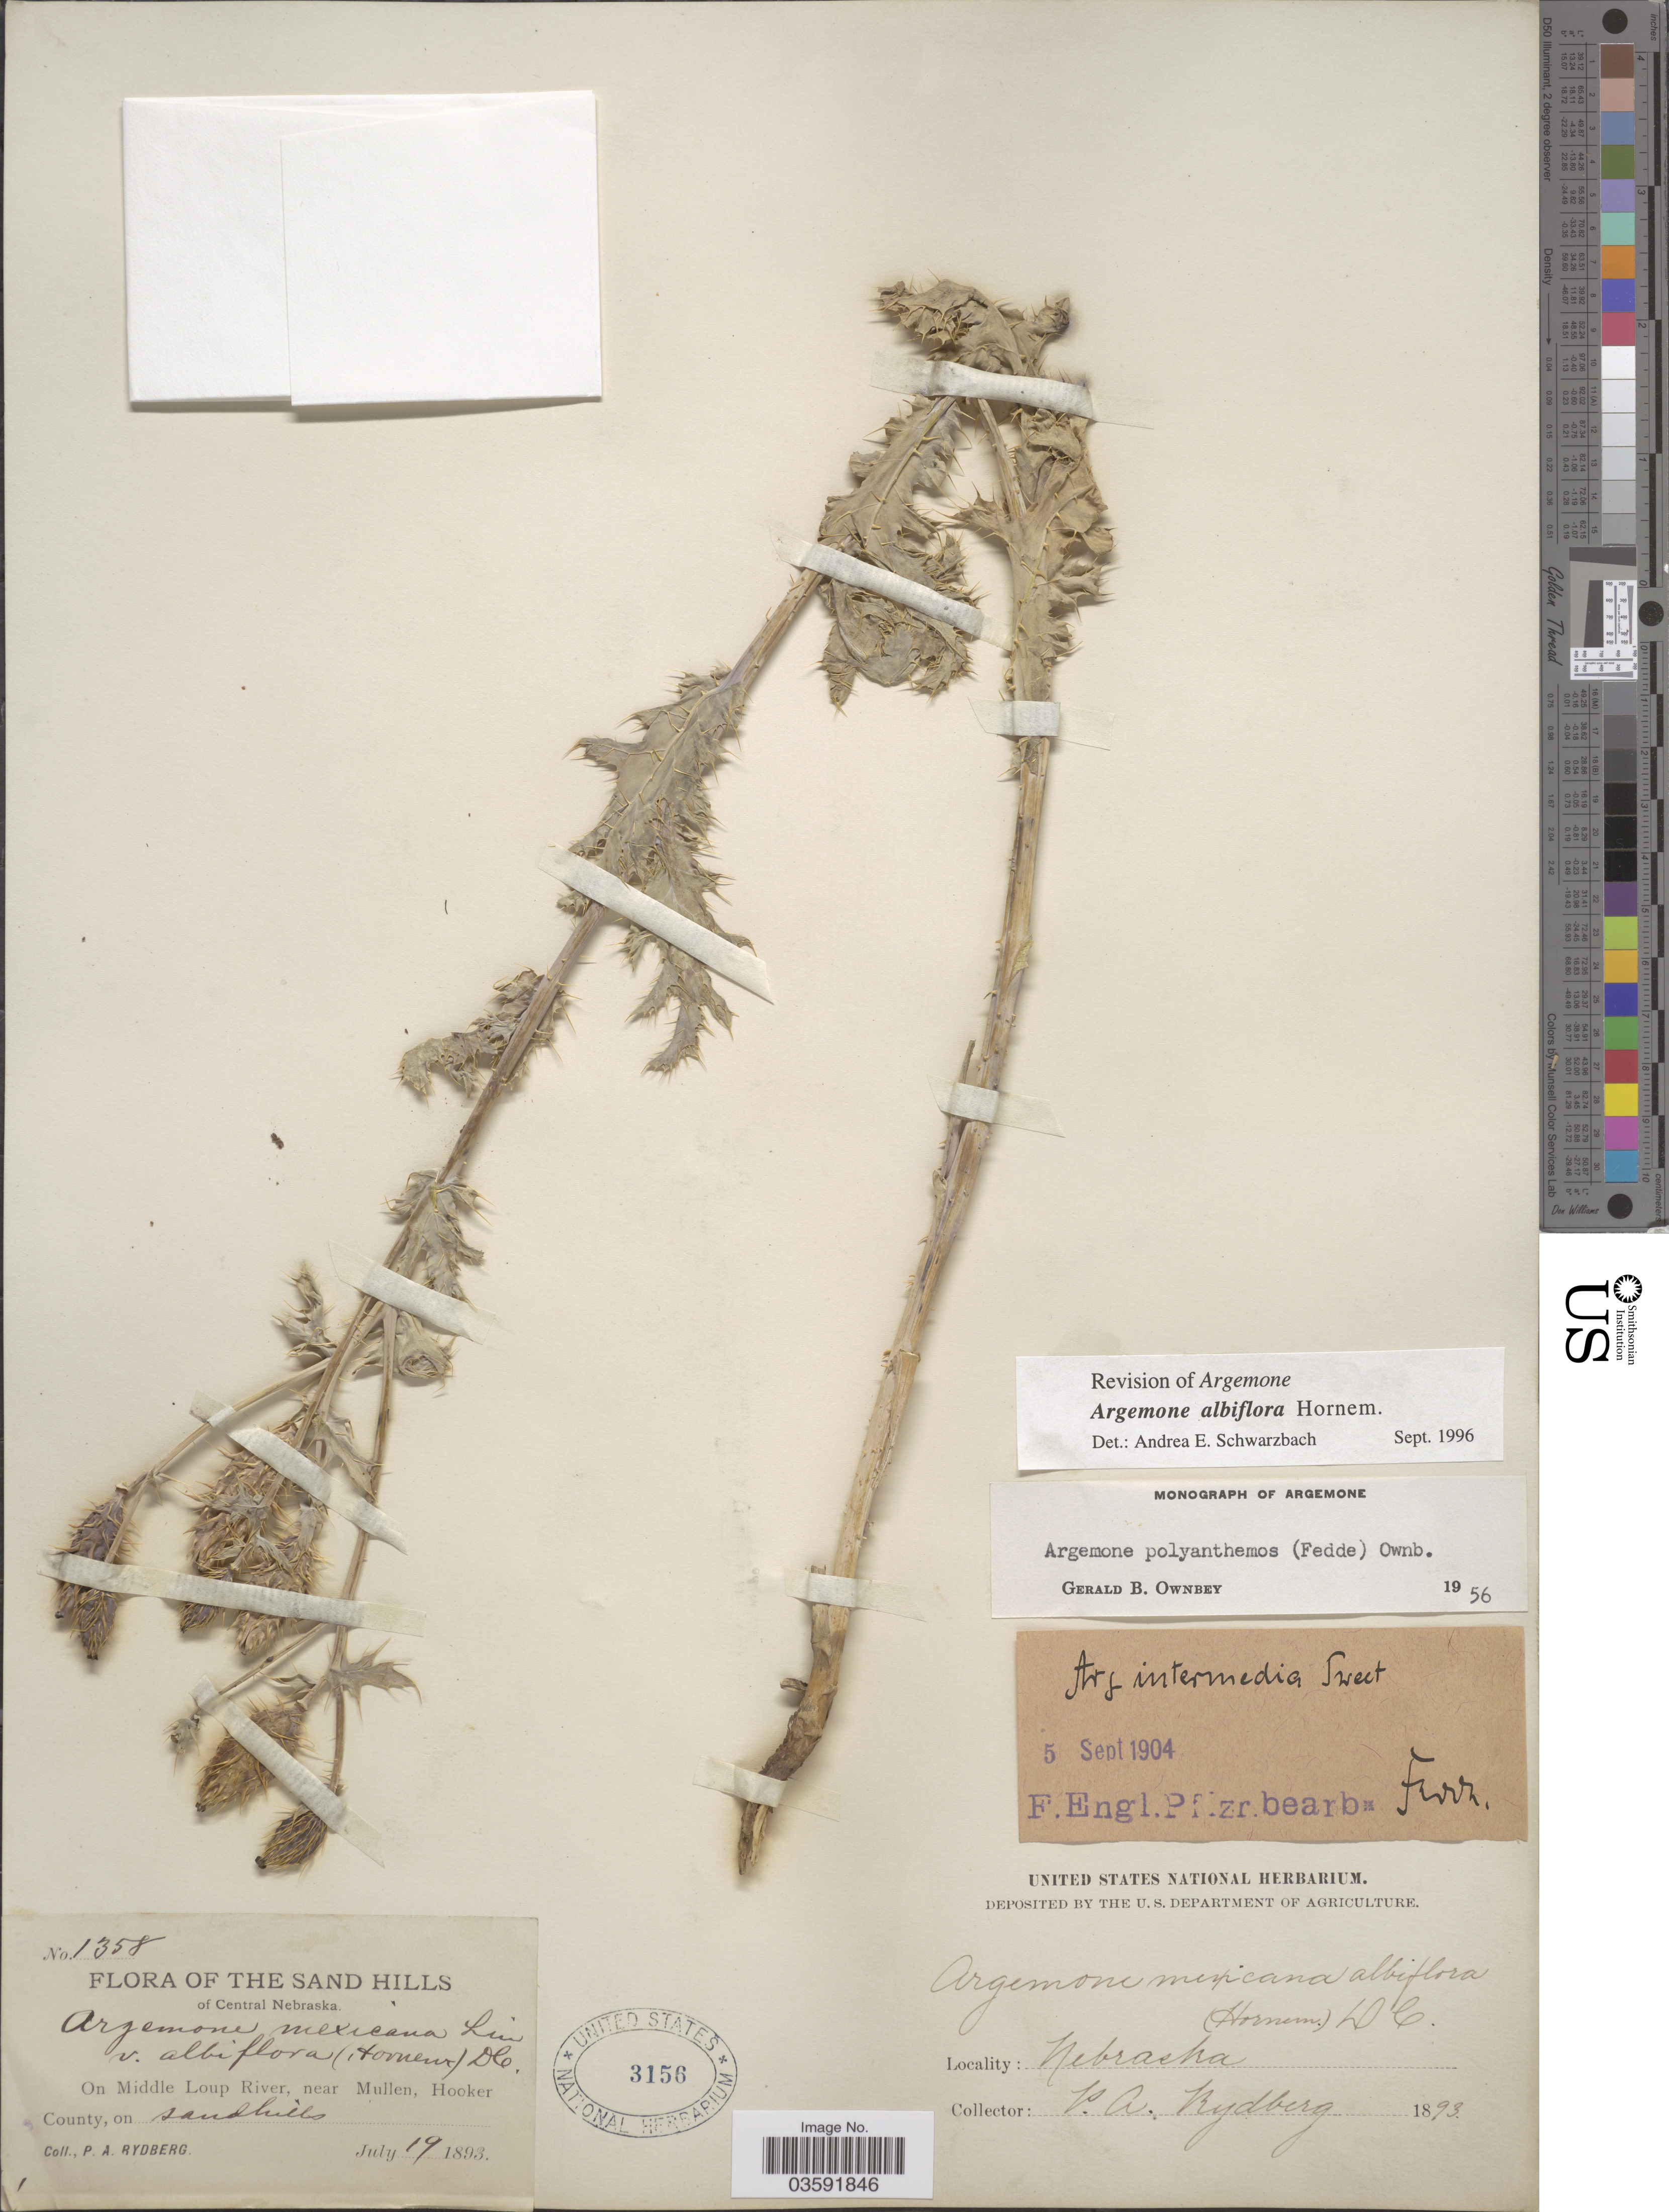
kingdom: Plantae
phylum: Tracheophyta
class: Magnoliopsida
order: Ranunculales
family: Papaveraceae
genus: Argemone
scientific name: Argemone albiflora subsp. albiflora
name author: Hornem.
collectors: P. A. Rydberg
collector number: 1358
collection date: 1893-07-19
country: United States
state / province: Nebraska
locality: The Sand Hills of Central Nebraska. On Middle Loup River, near Mullen, Hooker County.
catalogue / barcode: US 3156